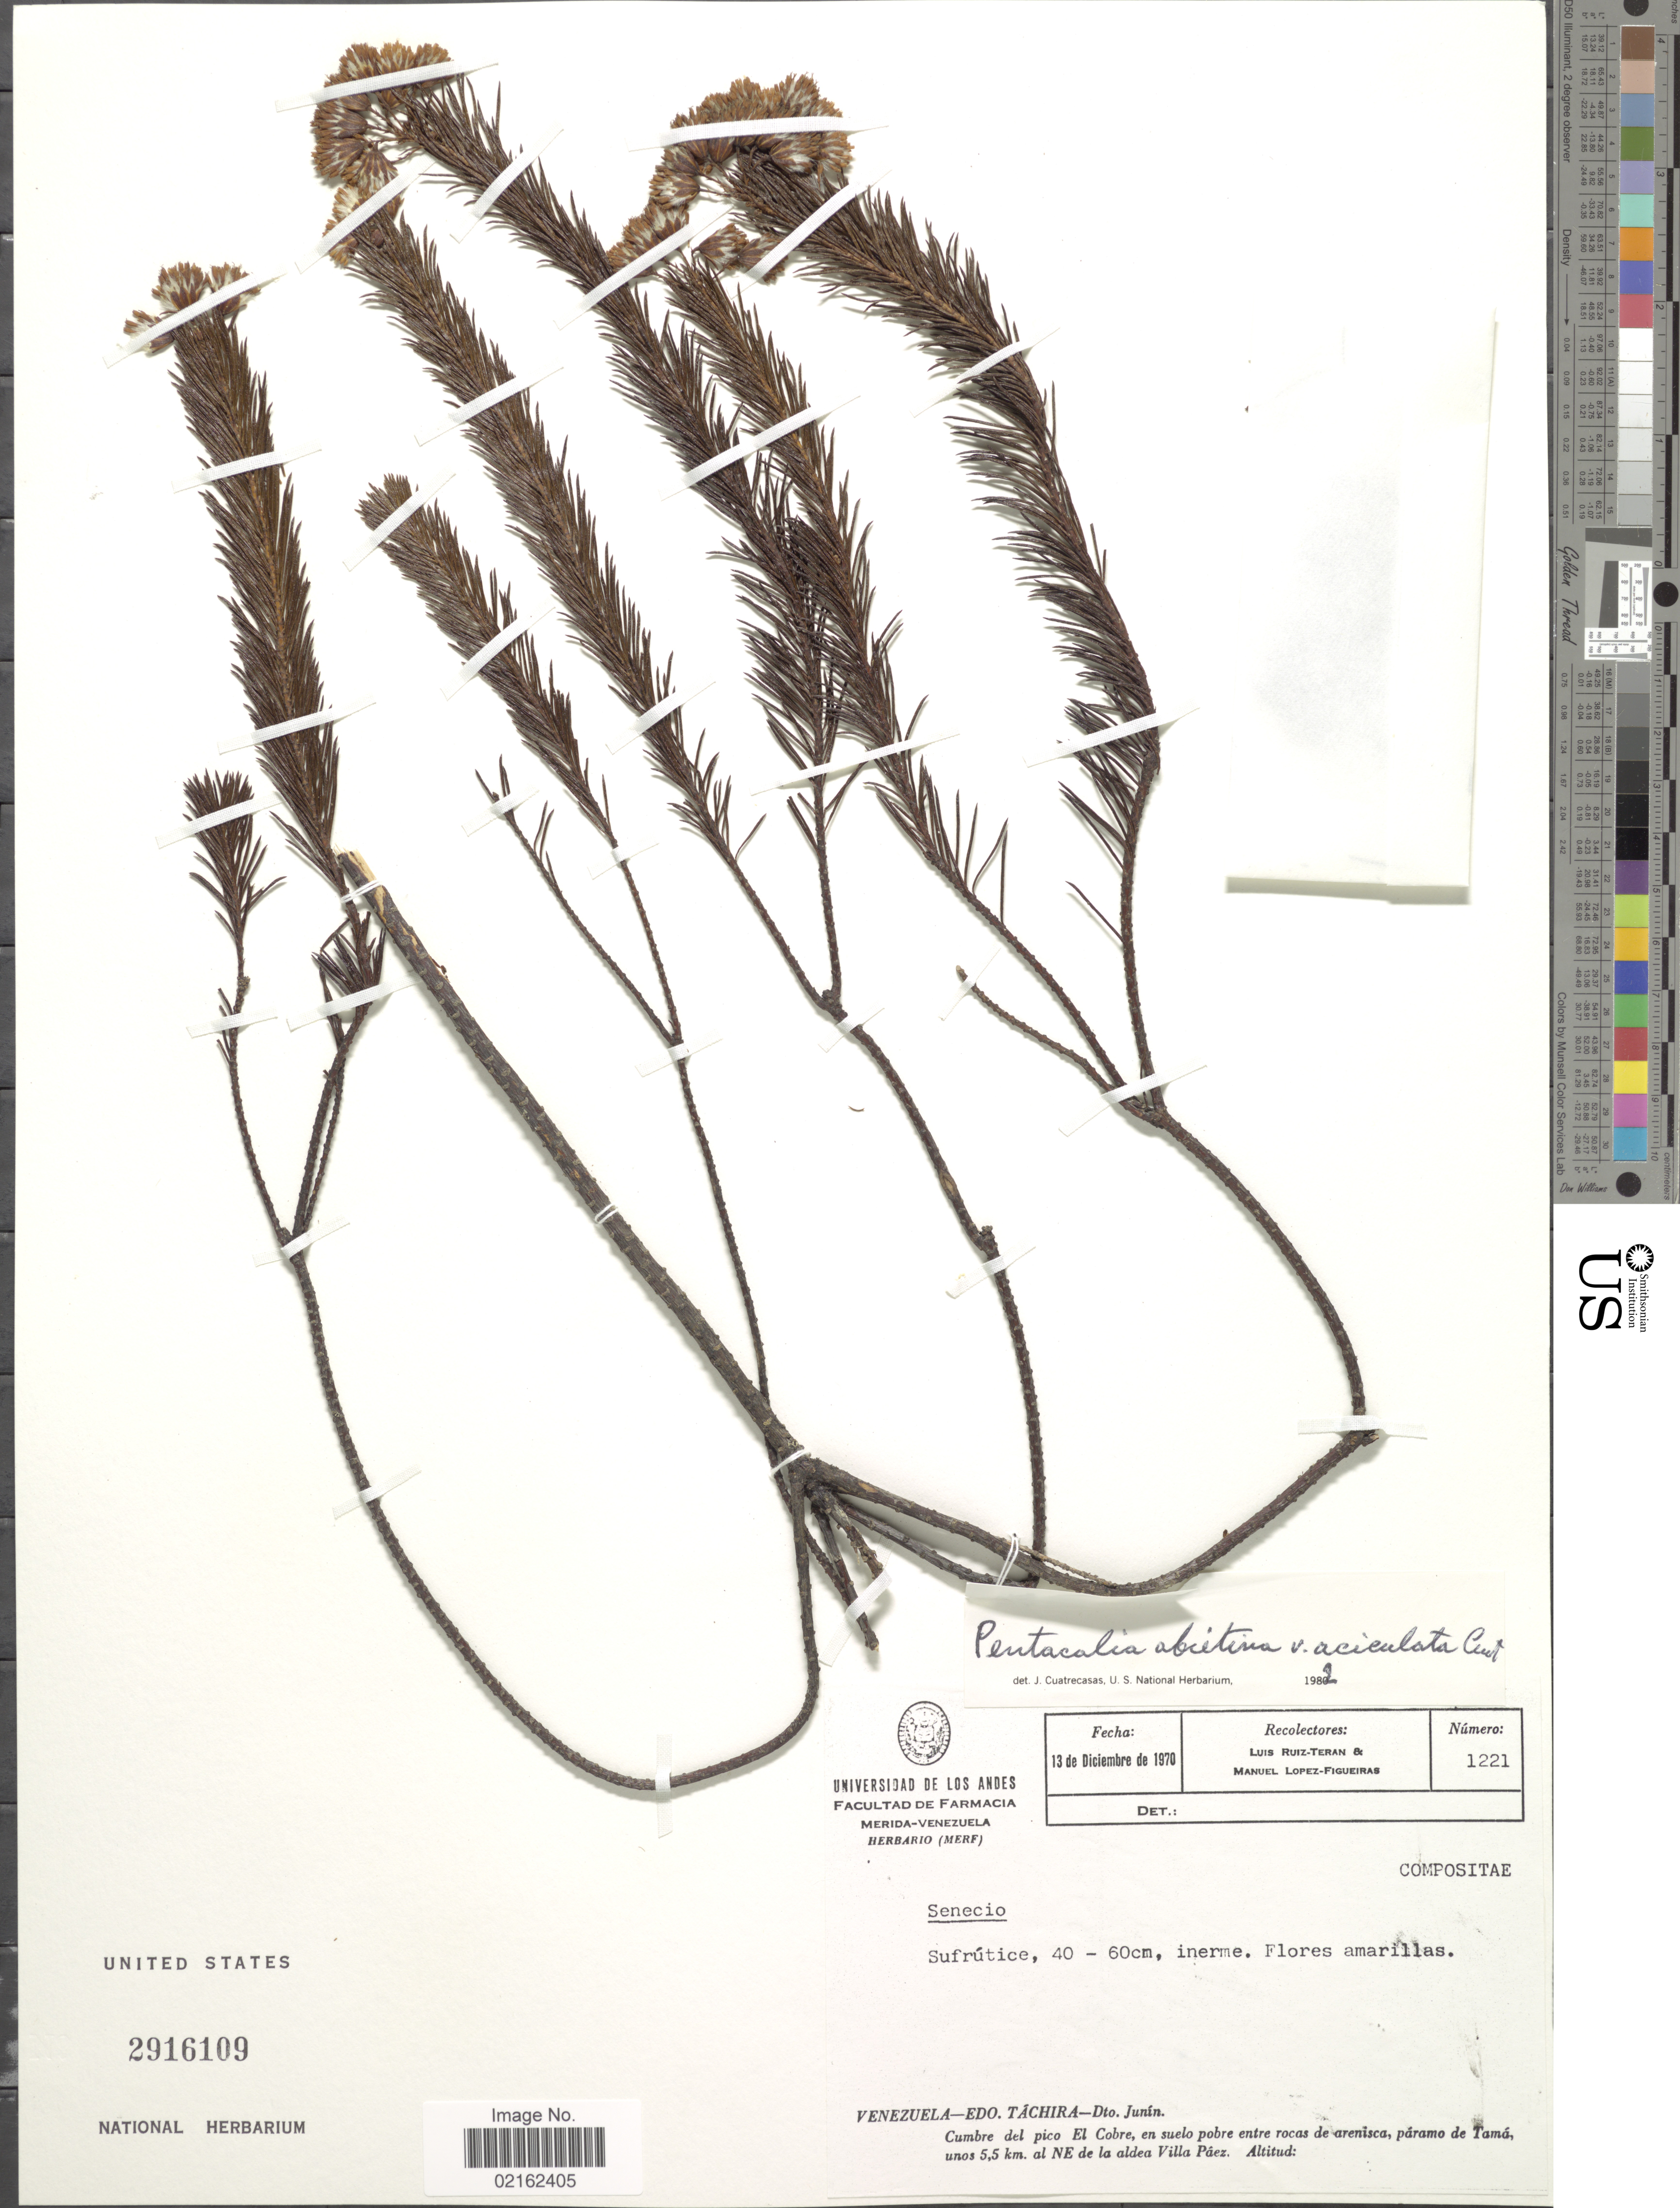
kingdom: Plantae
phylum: Tracheophyta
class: Magnoliopsida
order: Asterales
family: Asteraceae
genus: Pentacalia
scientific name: Pentacalia abietina var. aciculata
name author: (Cuatrec.) Cuatrec.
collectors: L. Teran & M. Lopéz-F.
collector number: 121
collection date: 1970-12-13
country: Venezuela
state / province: Tachira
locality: Dto. Junin, Cumbre del pico El Cobre, en suelo pobre entre rocas de arenisca, paramo de Tama, unos 5.5 km al NE de la aldea Villa Paez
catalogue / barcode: US 2916109